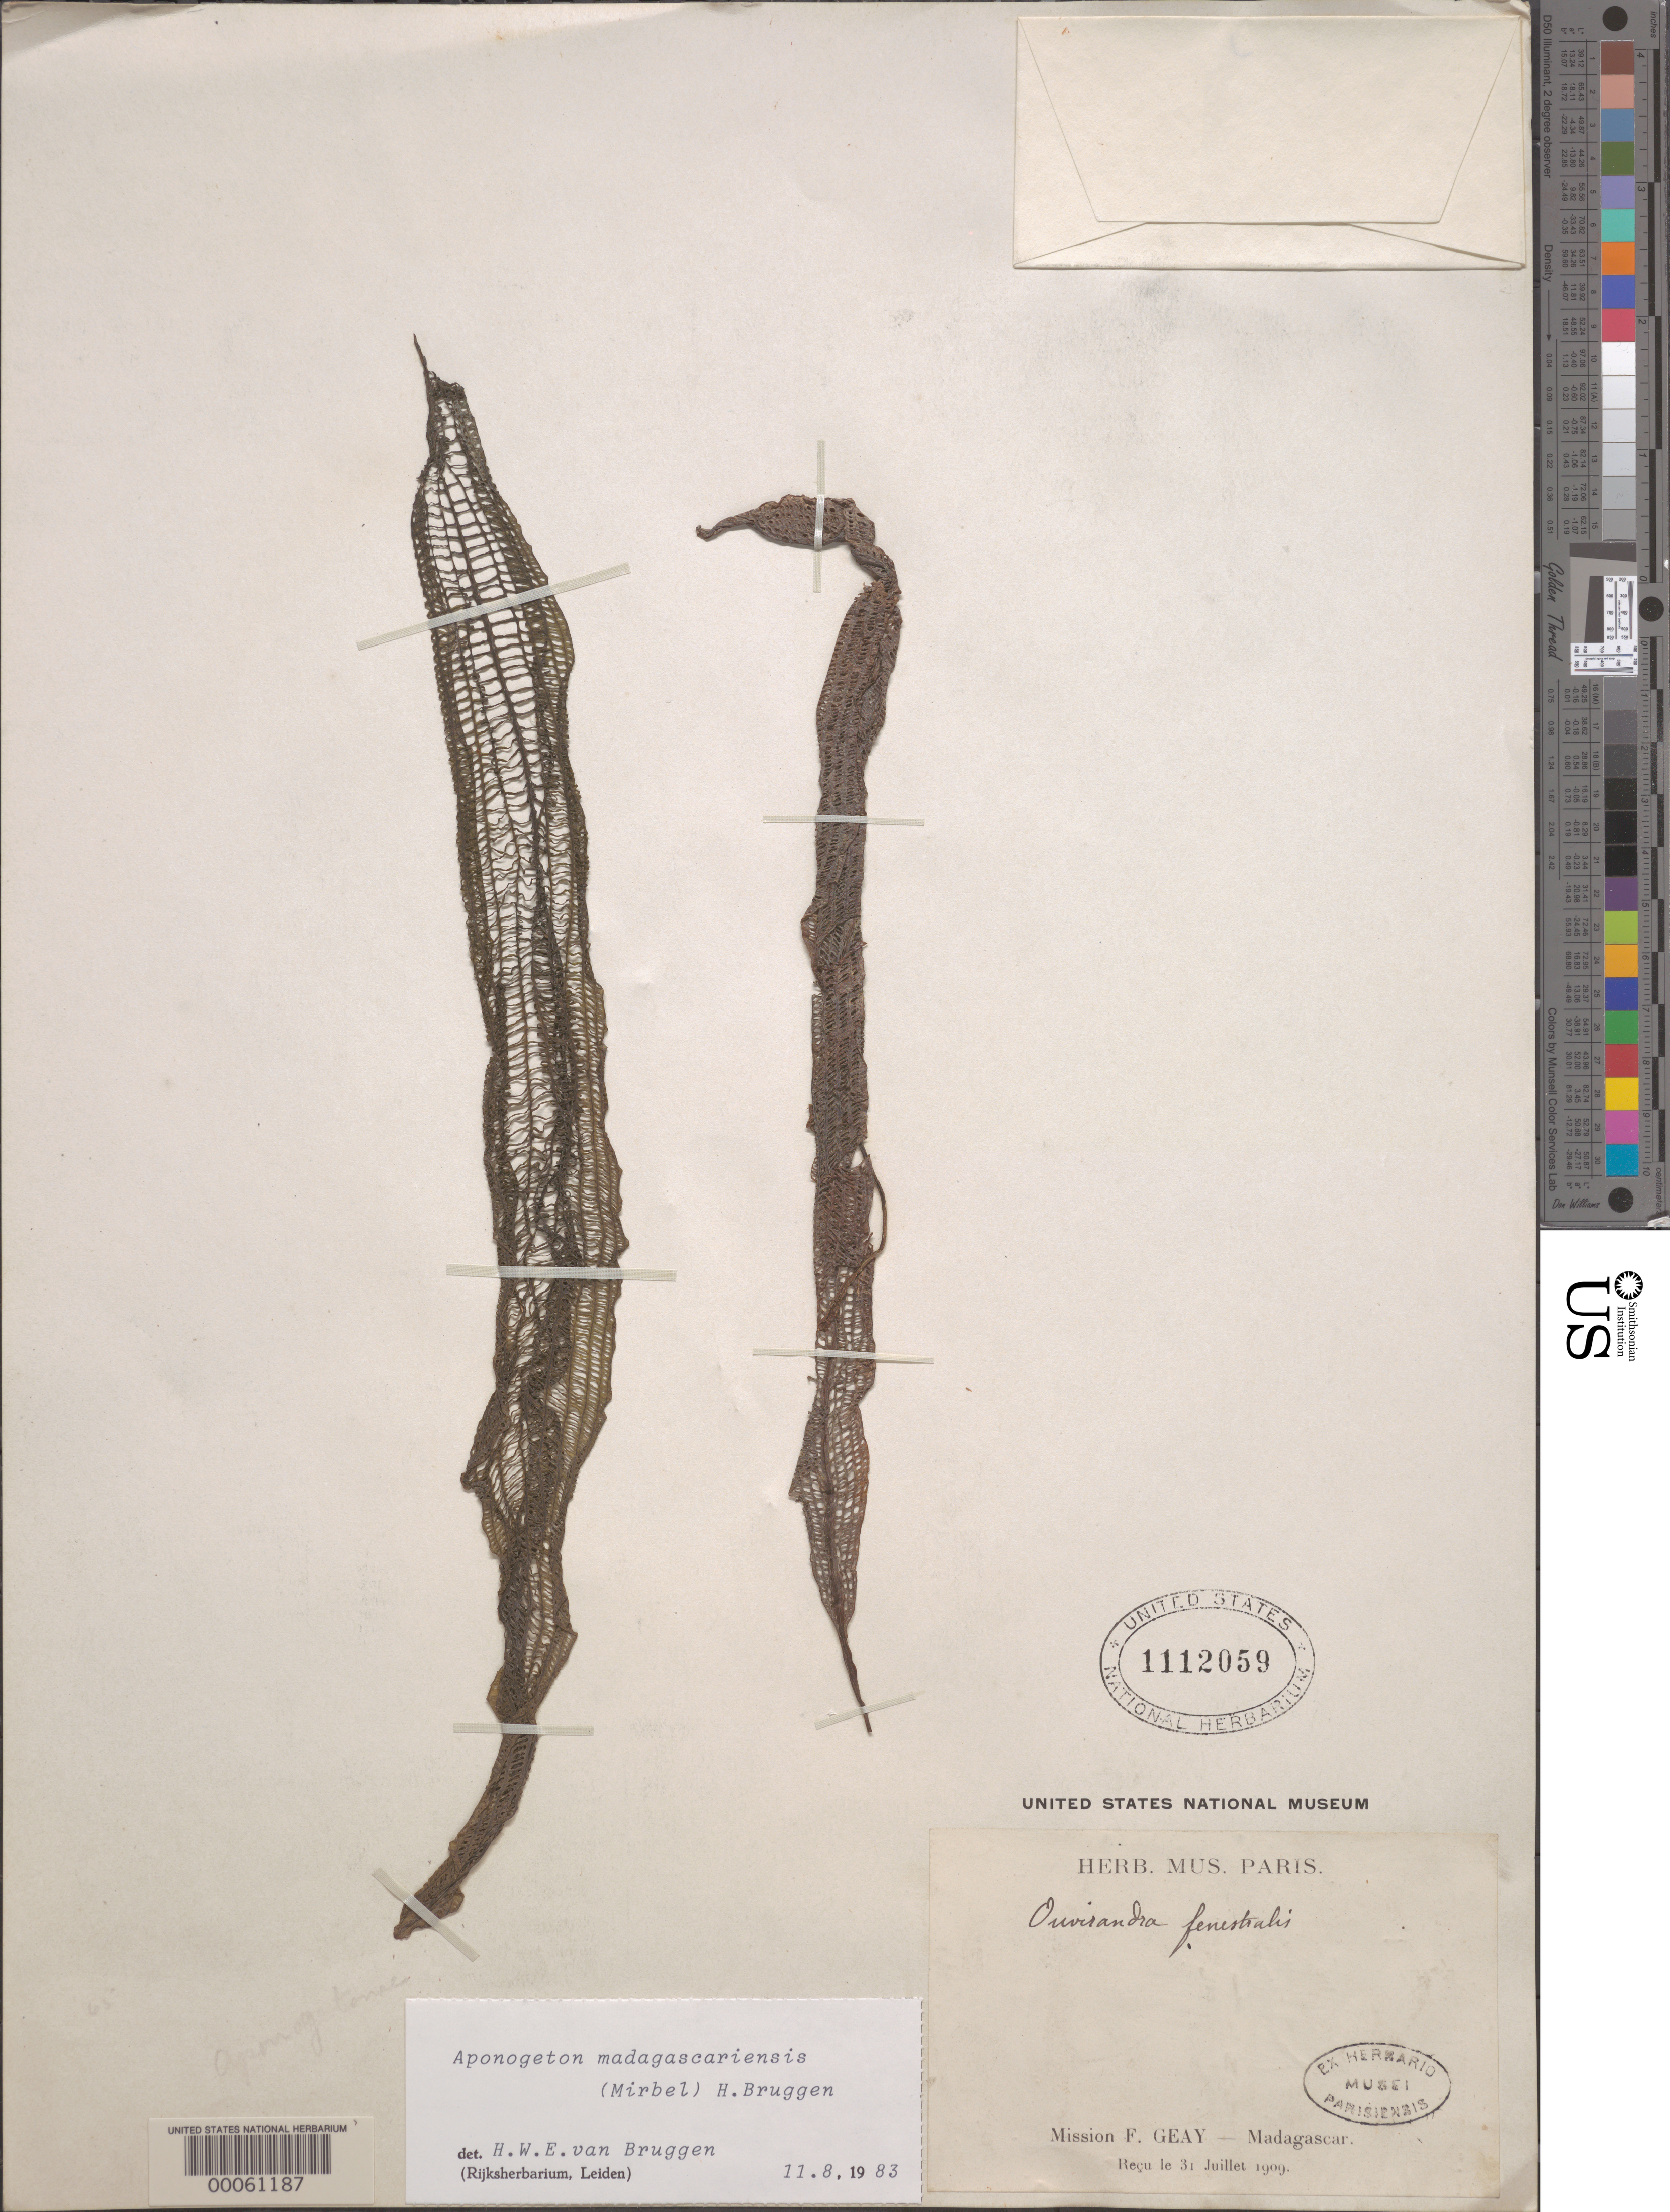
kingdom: Plantae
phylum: Tracheophyta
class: Liliopsida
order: Alismatales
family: Aponogetonaceae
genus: Aponogeton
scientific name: Aponogeton madagascariensis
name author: (Mirb.) H. Bruggen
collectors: F. Gay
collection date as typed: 31 Jul 1909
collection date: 1909-07-31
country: Madagascar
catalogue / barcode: US 1112059